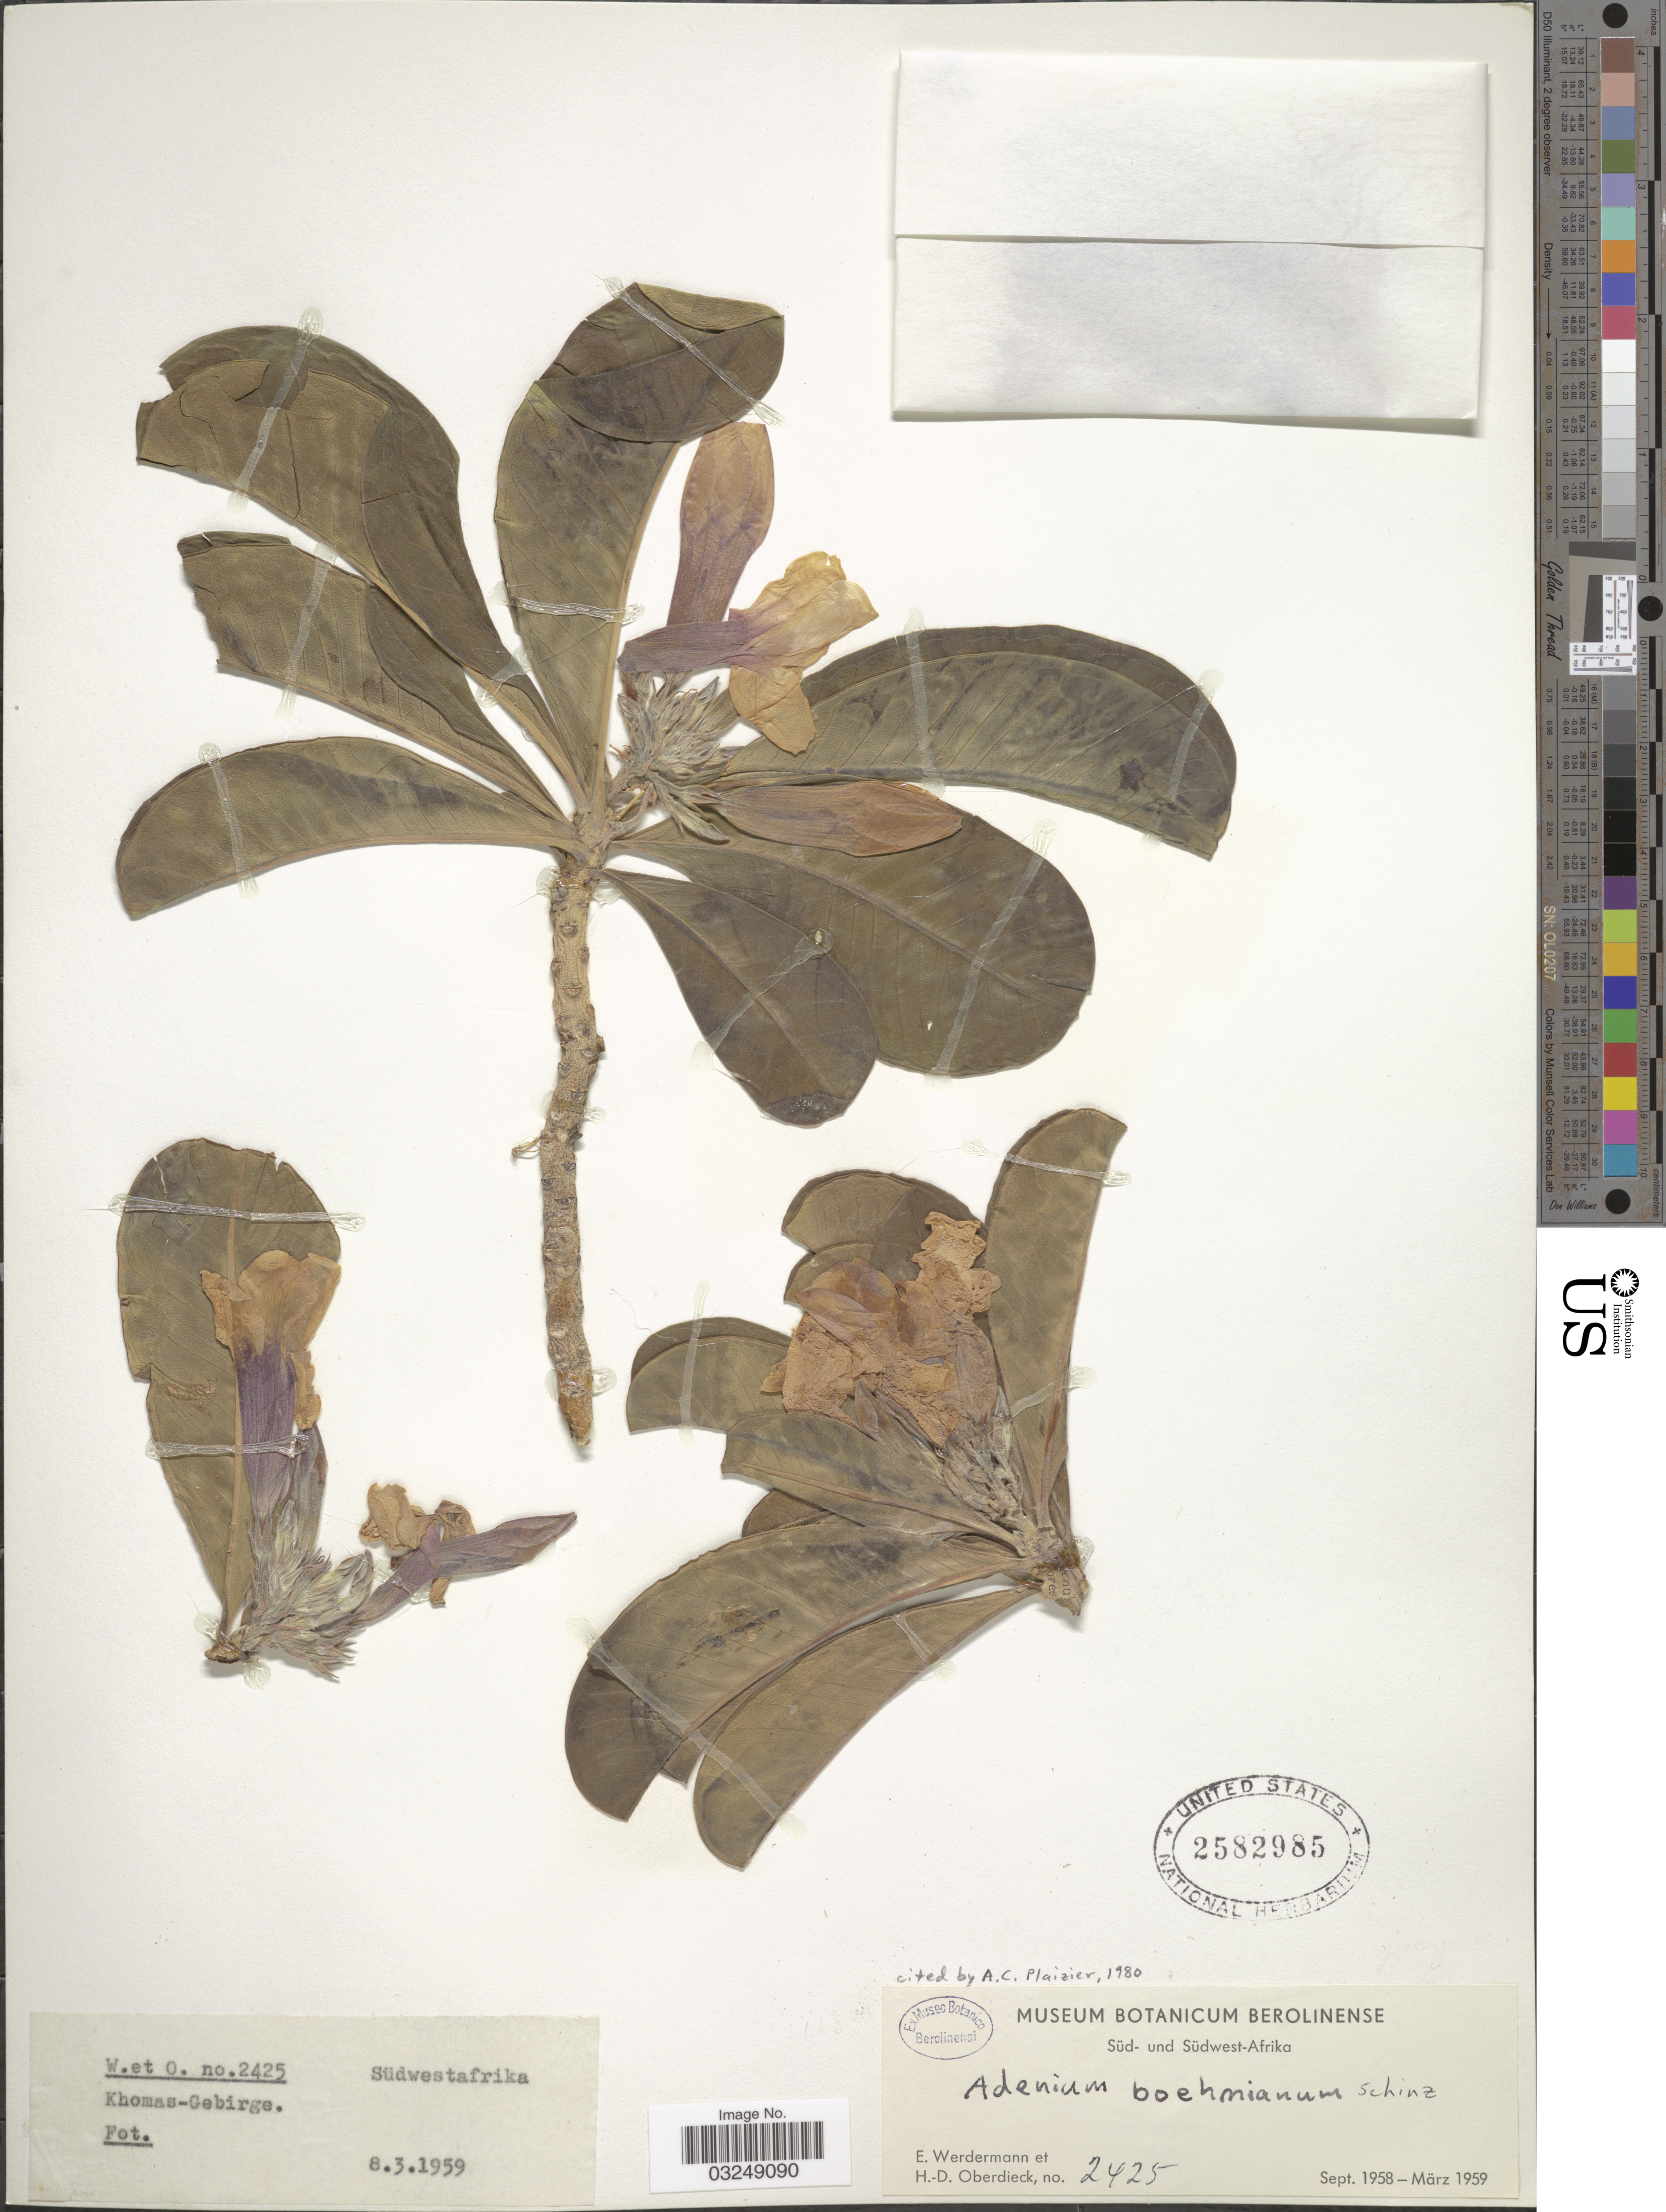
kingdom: Plantae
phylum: Tracheophyta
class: Magnoliopsida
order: Gentianales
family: Apocynaceae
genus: Adenium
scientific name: Adenium boehmianum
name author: Schinz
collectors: E. Werdermann & H. Oberdieck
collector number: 2425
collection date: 1958-09/1959-03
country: Namibia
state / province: Khomas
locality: Südwest-Afrika. Khomas-Gebirge.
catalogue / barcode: US 2582985